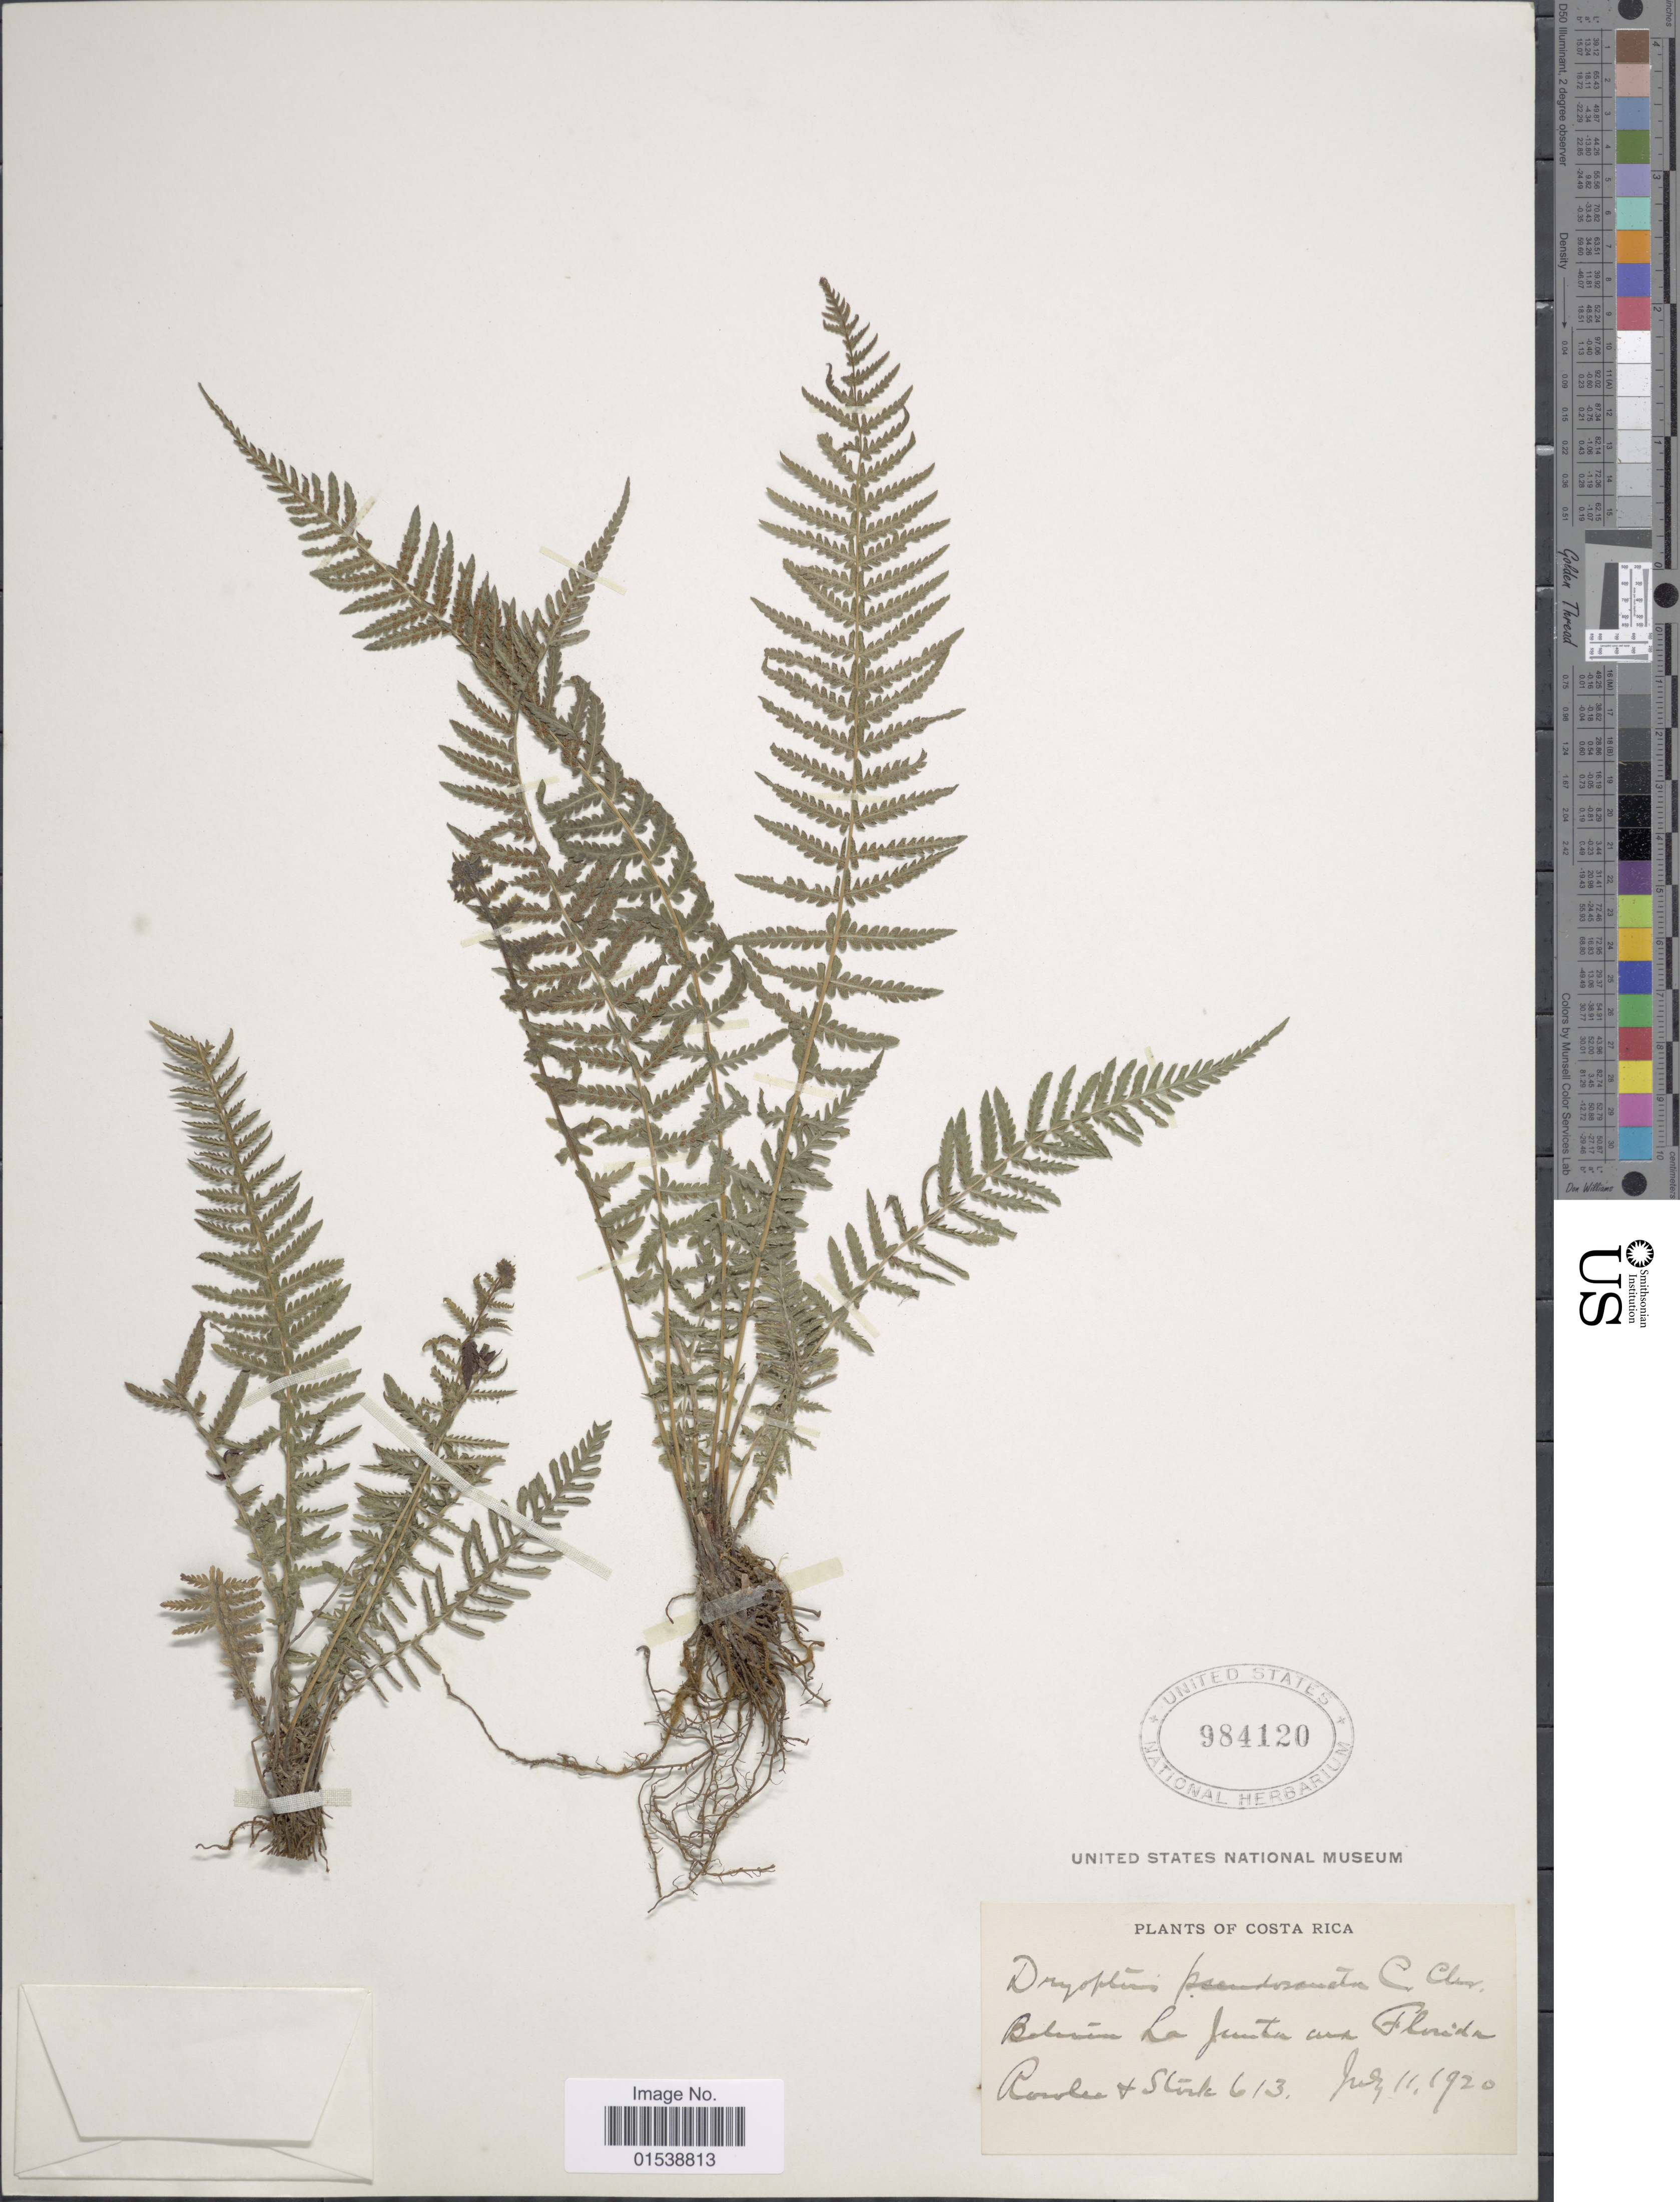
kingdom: Plantae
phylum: Tracheophyta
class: Polypodiopsida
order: Polypodiales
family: Thelypteridaceae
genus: Amauropelta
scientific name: Amauropelta resinifera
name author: (Desv.) Pic. Serm.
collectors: Rowlee & Stork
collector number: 613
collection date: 1920-07-11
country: Costa Rica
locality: Between La Junta and Florida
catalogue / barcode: US 984120